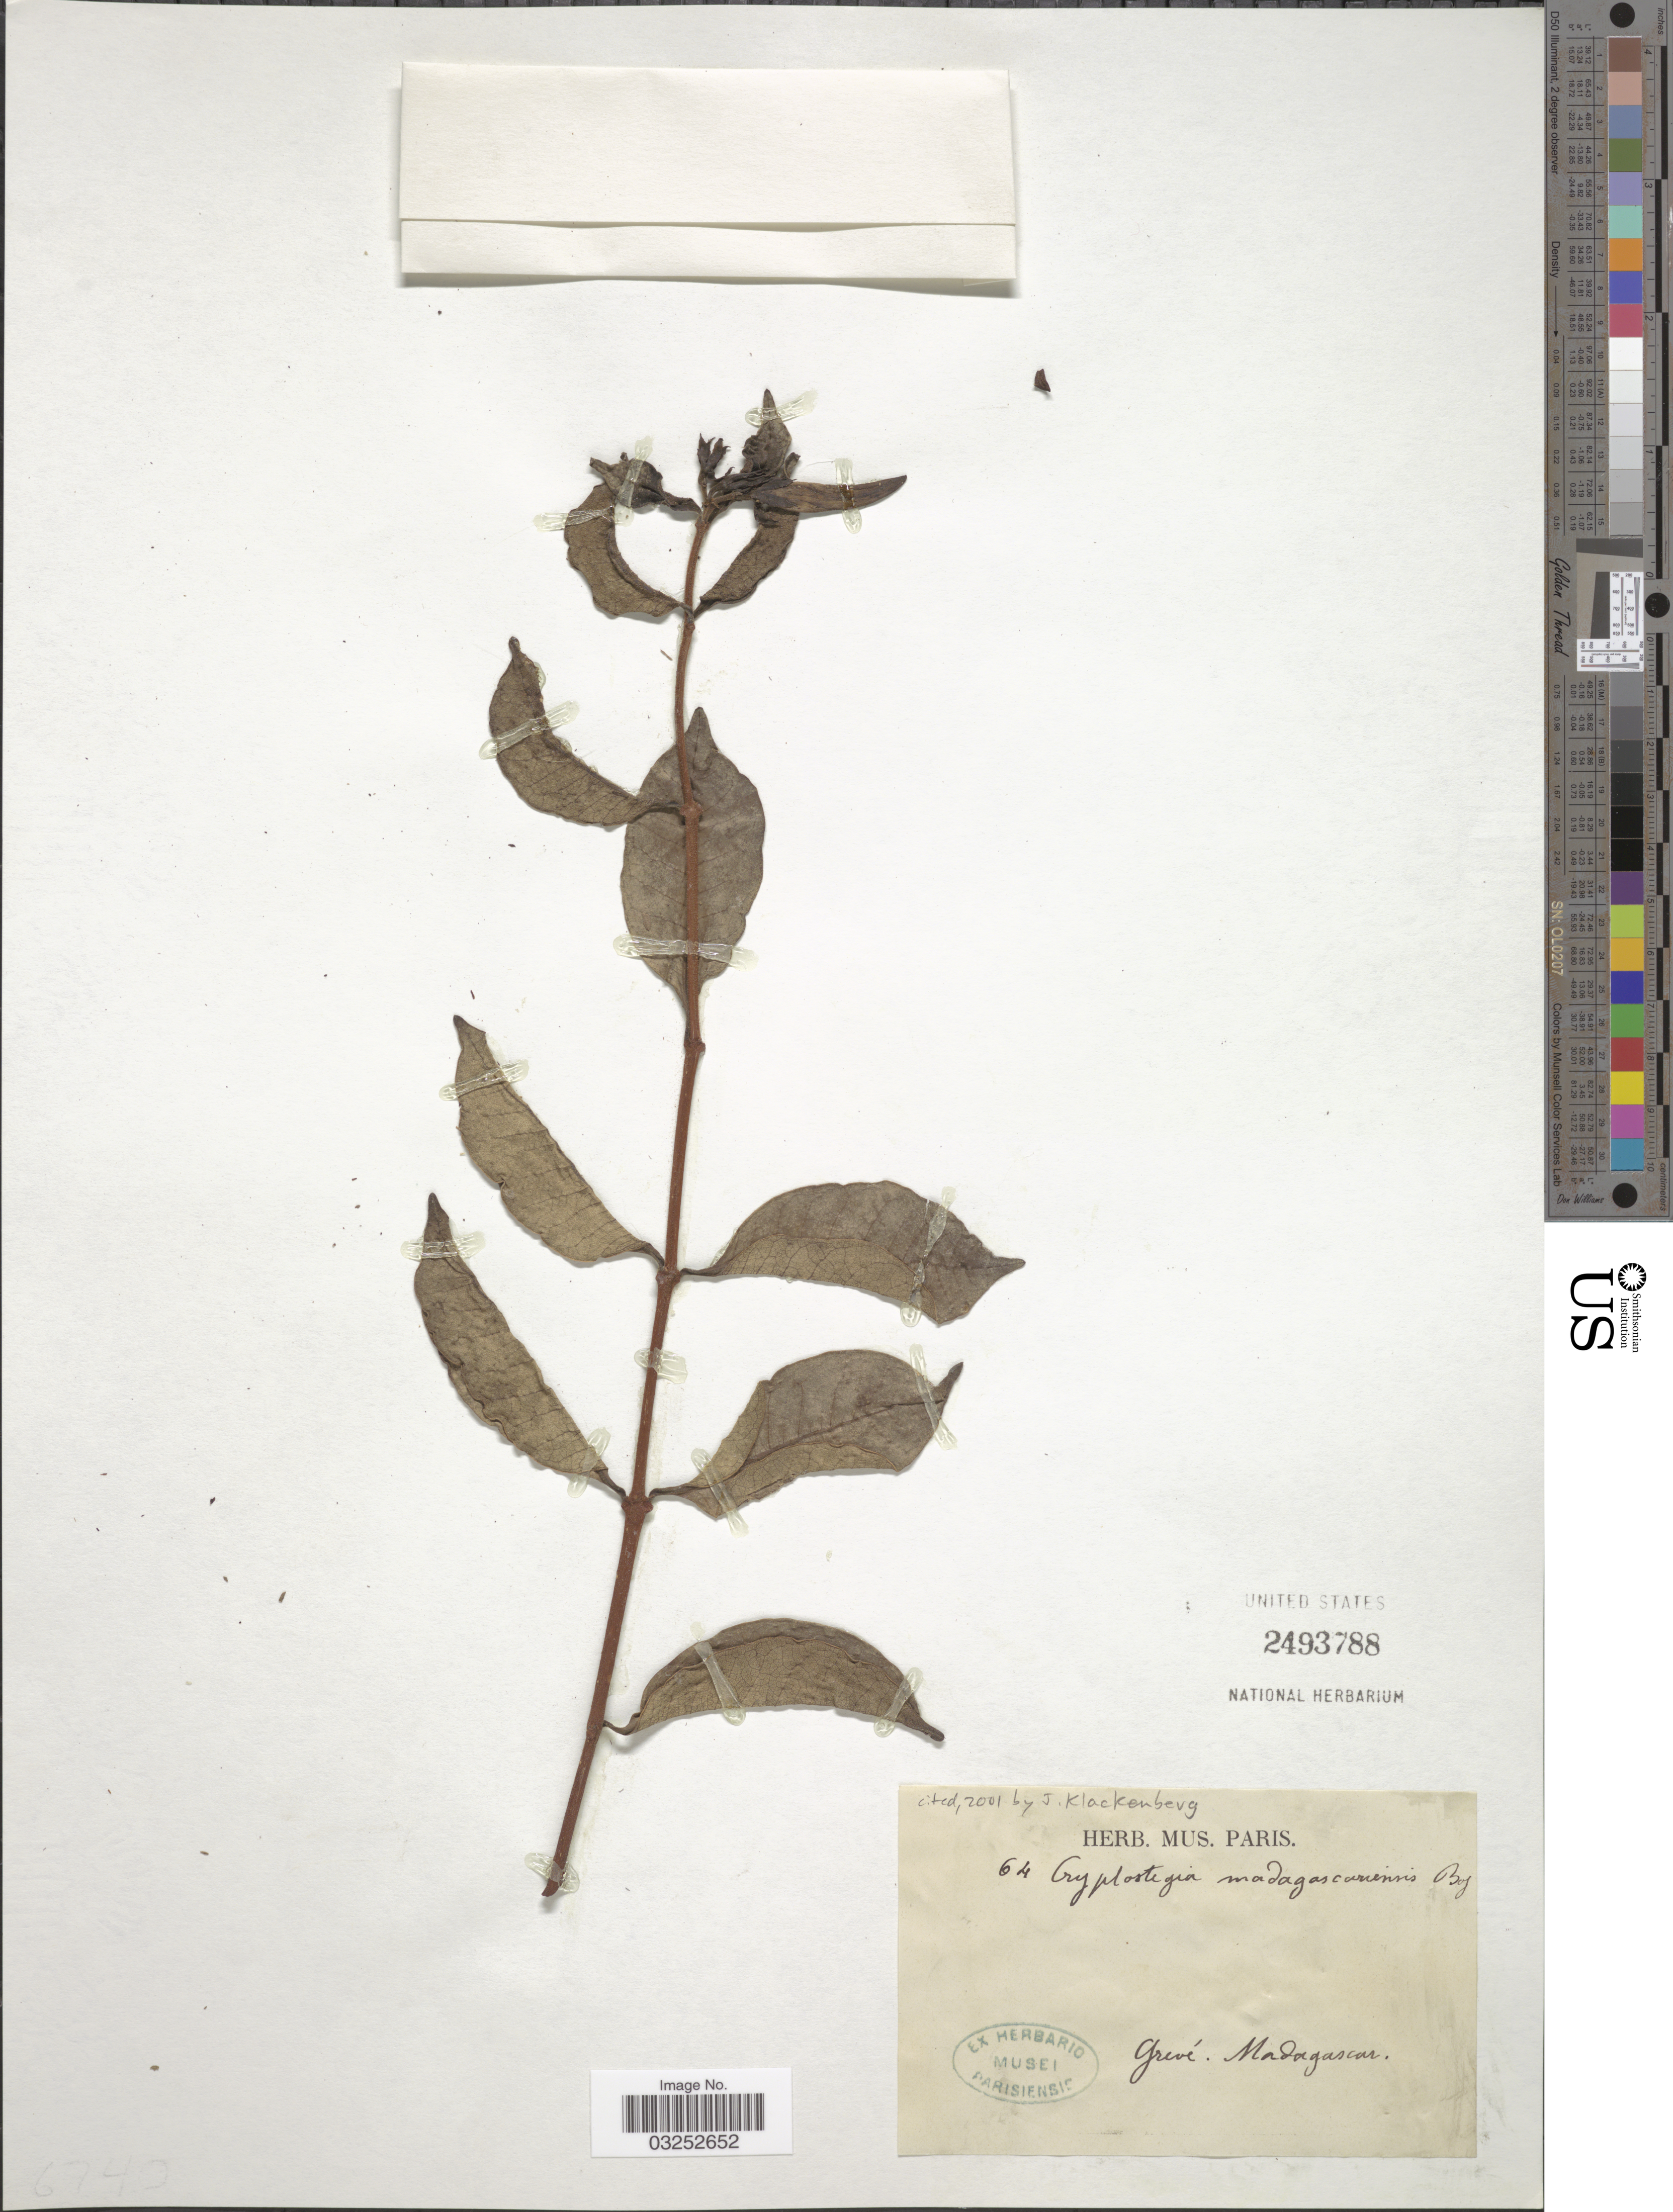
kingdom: Plantae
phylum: Tracheophyta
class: Magnoliopsida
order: Gentianales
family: Apocynaceae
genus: Cryptostegia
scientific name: Cryptostegia madagascariensis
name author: Bojer ex Decne.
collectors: -. Grevé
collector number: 64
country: Madagascar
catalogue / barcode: US 2493788